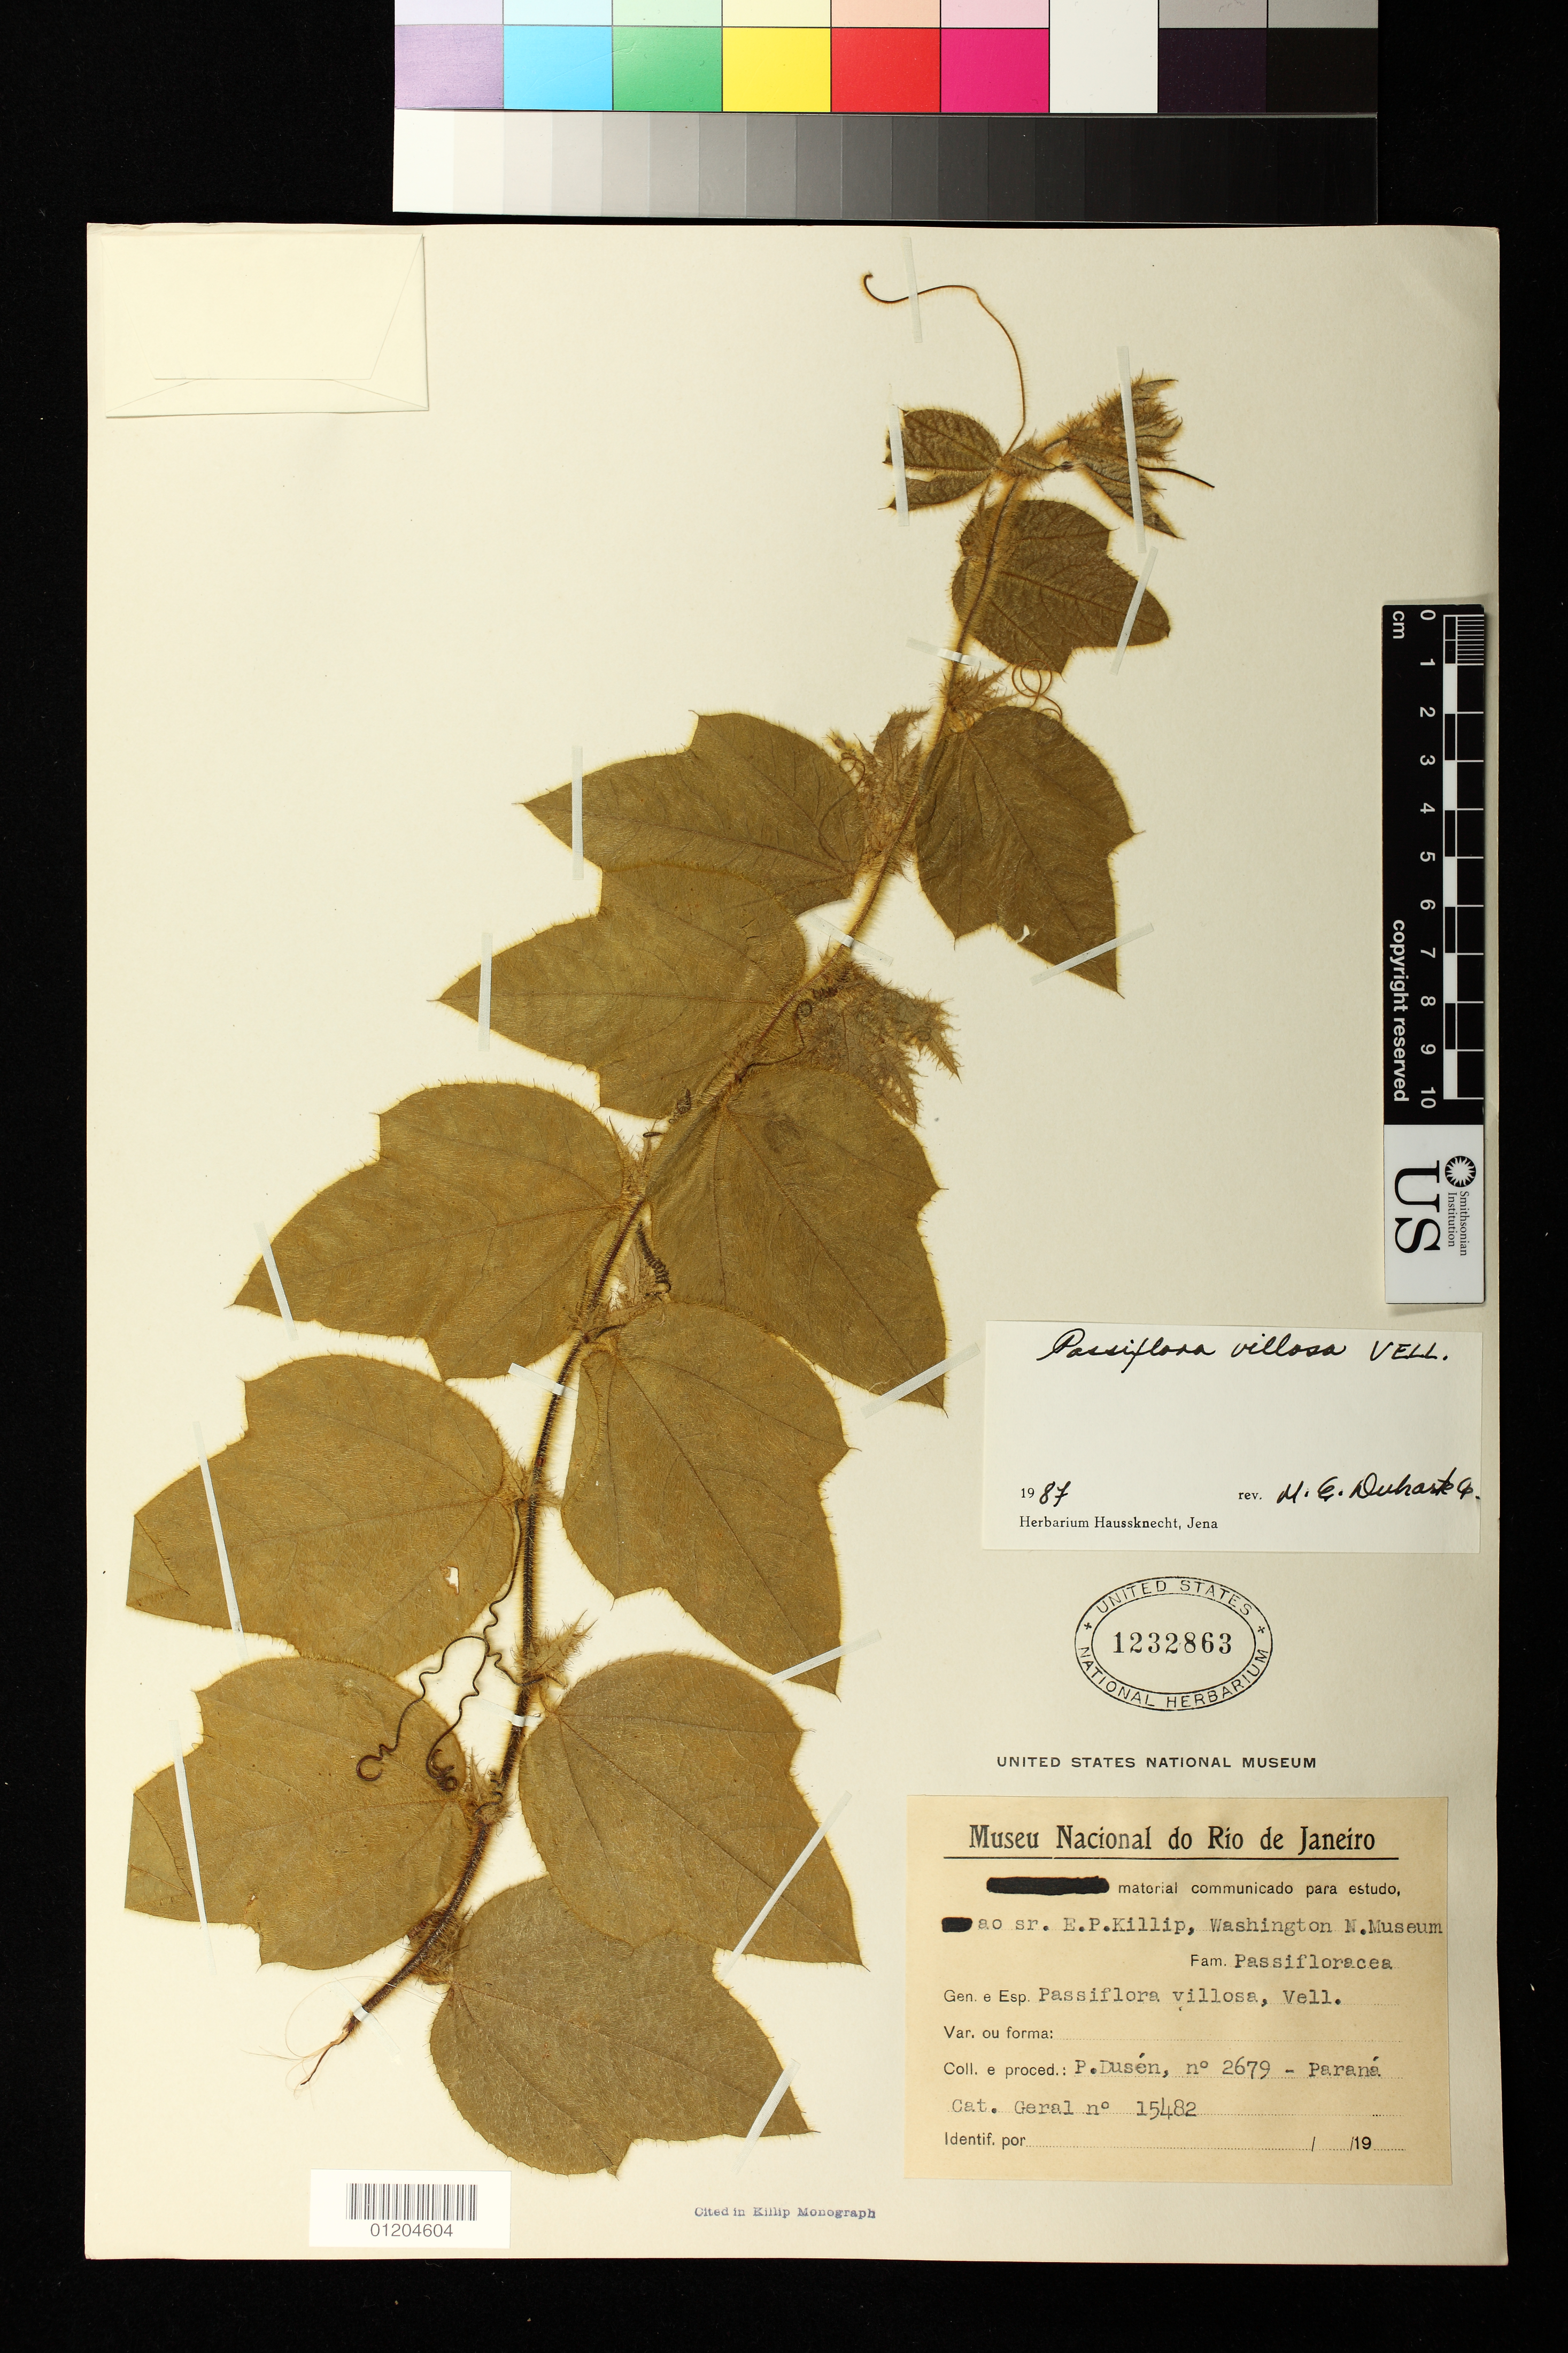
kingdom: Plantae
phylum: Tracheophyta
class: Magnoliopsida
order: Malpighiales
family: Passifloraceae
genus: Passiflora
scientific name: Passiflora villosa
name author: Vell.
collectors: P. Dusén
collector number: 2679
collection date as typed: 07 Apr 1909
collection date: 1909-04-07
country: Brazil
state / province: Paraná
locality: Ponta Grossa.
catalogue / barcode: US 1232863